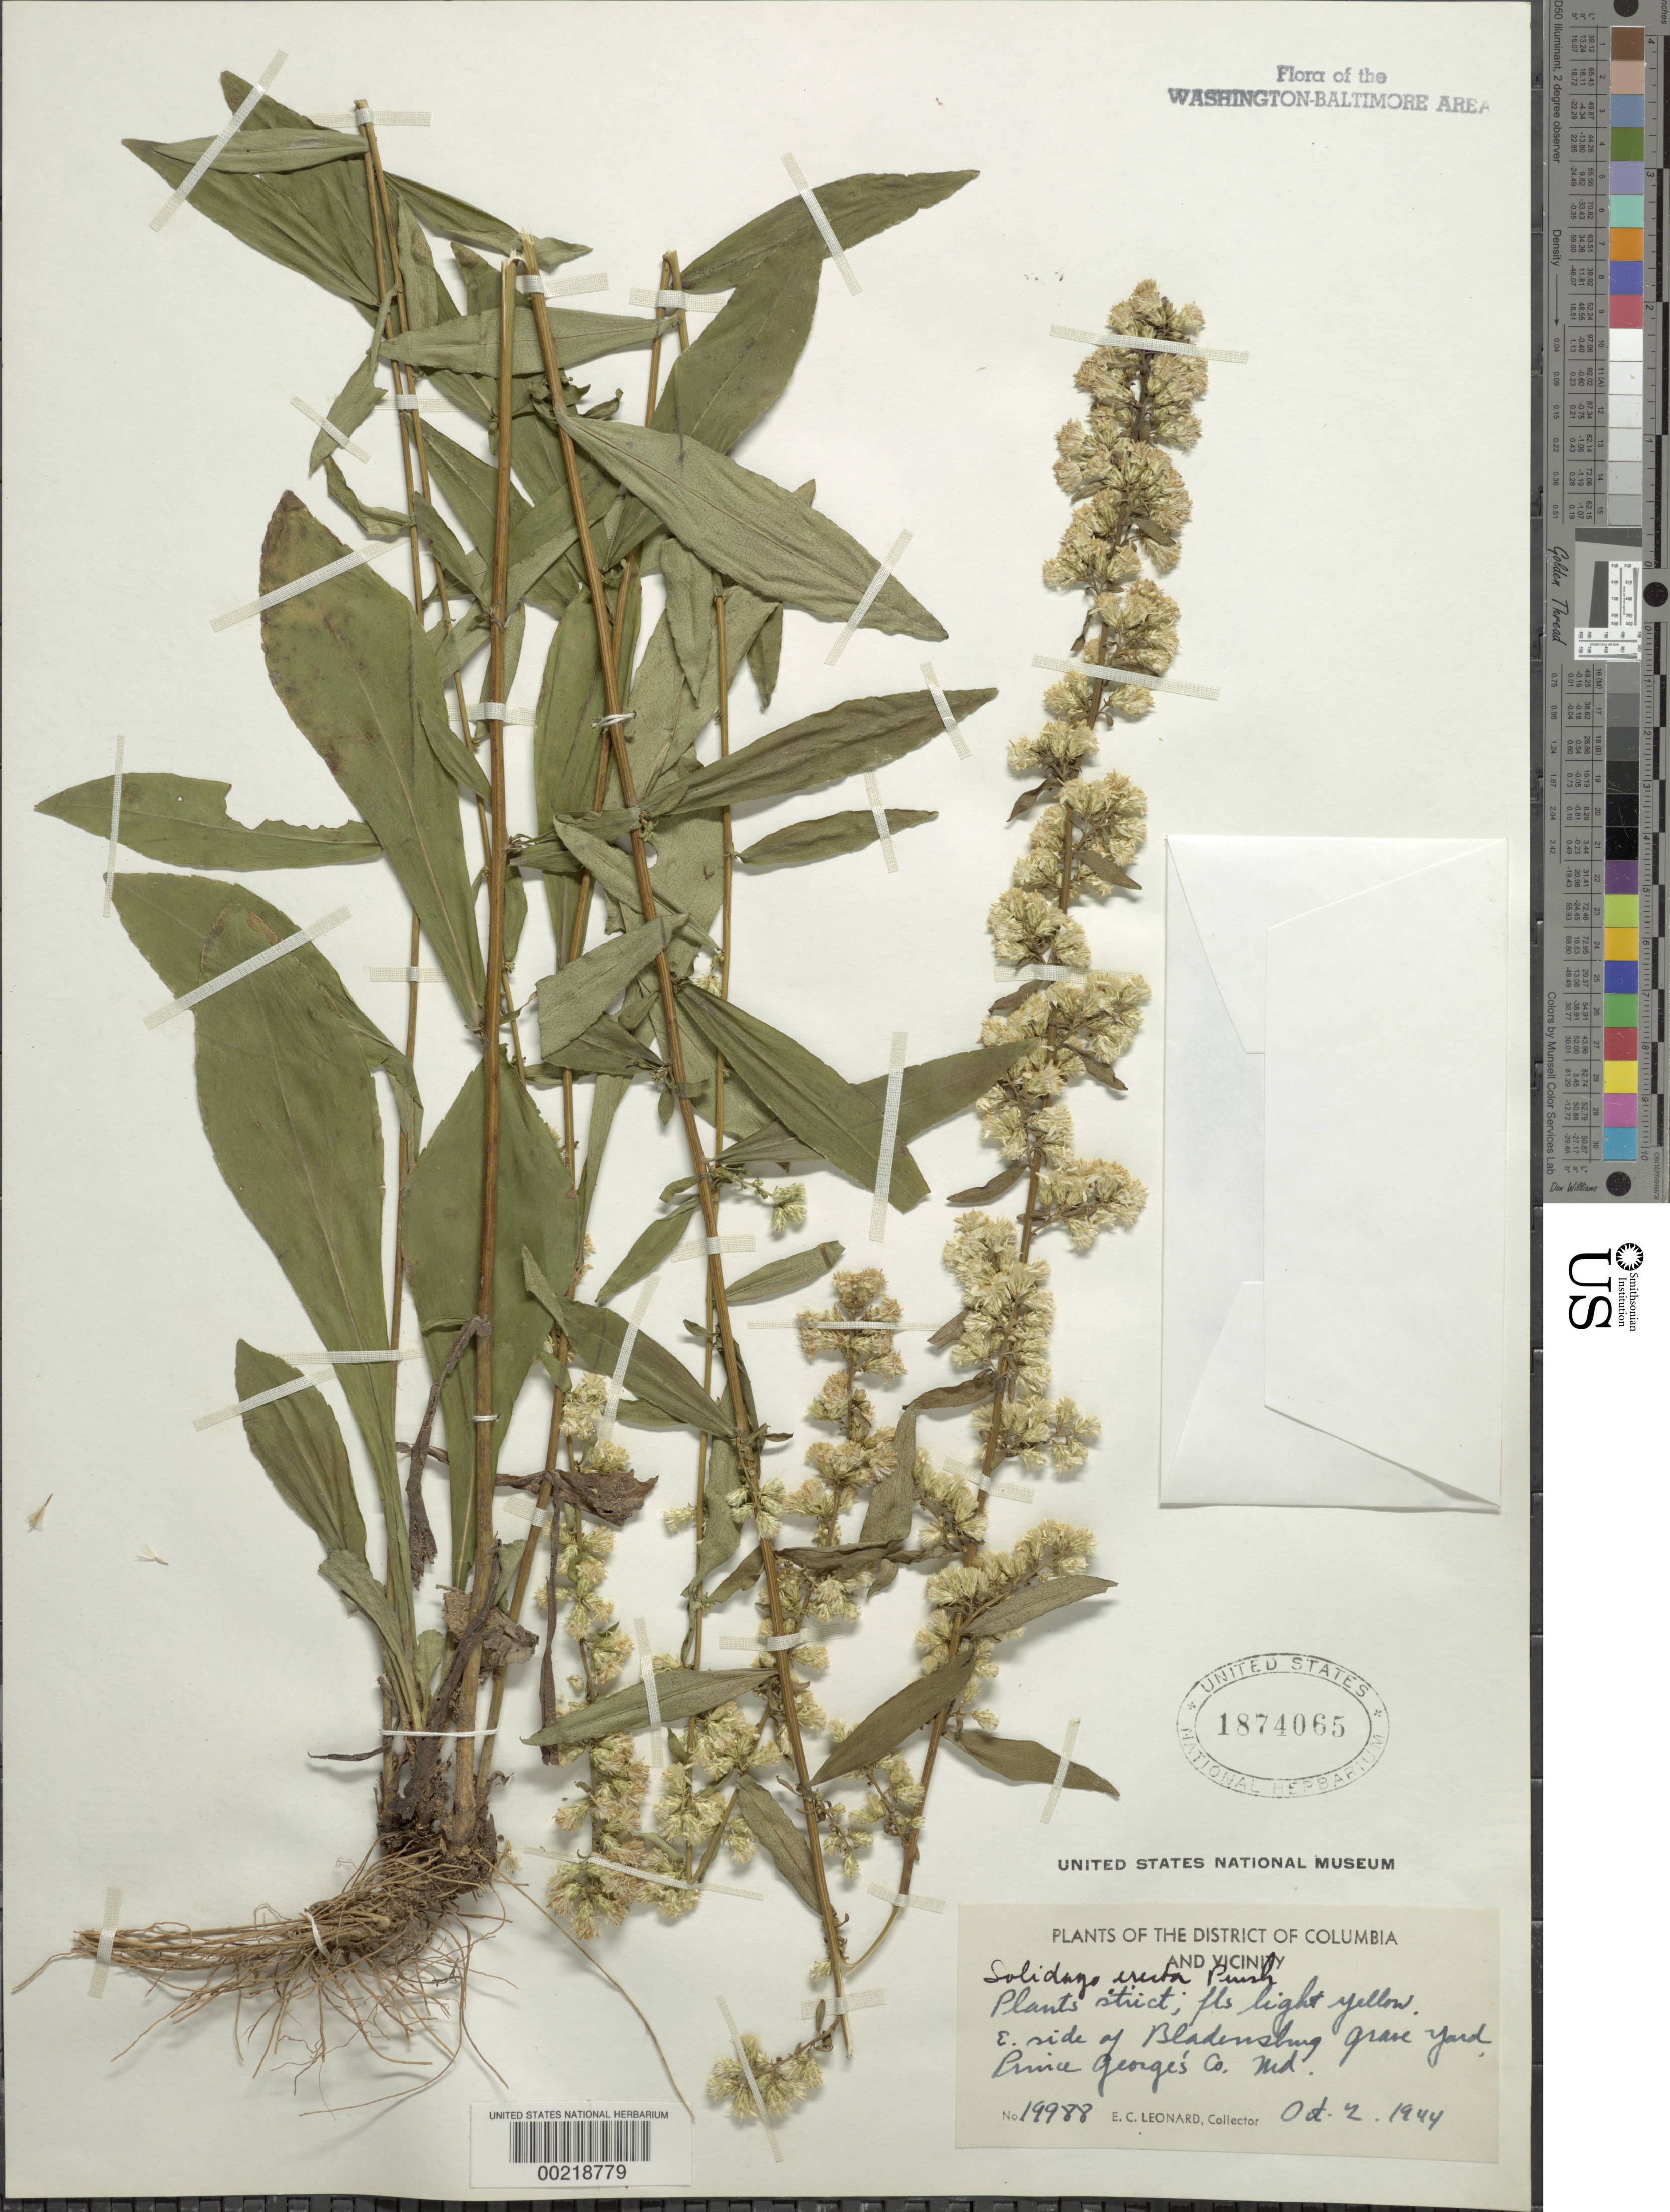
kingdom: Plantae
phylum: Tracheophyta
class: Magnoliopsida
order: Asterales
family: Asteraceae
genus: Solidago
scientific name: Solidago erecta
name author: Pursh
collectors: E. C. Leonard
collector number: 19988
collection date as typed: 02 Oct 1944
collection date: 1944-10-02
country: United States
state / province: Maryland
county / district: Prince George's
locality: East side of Bladensburg Graveyard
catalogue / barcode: US 1874065